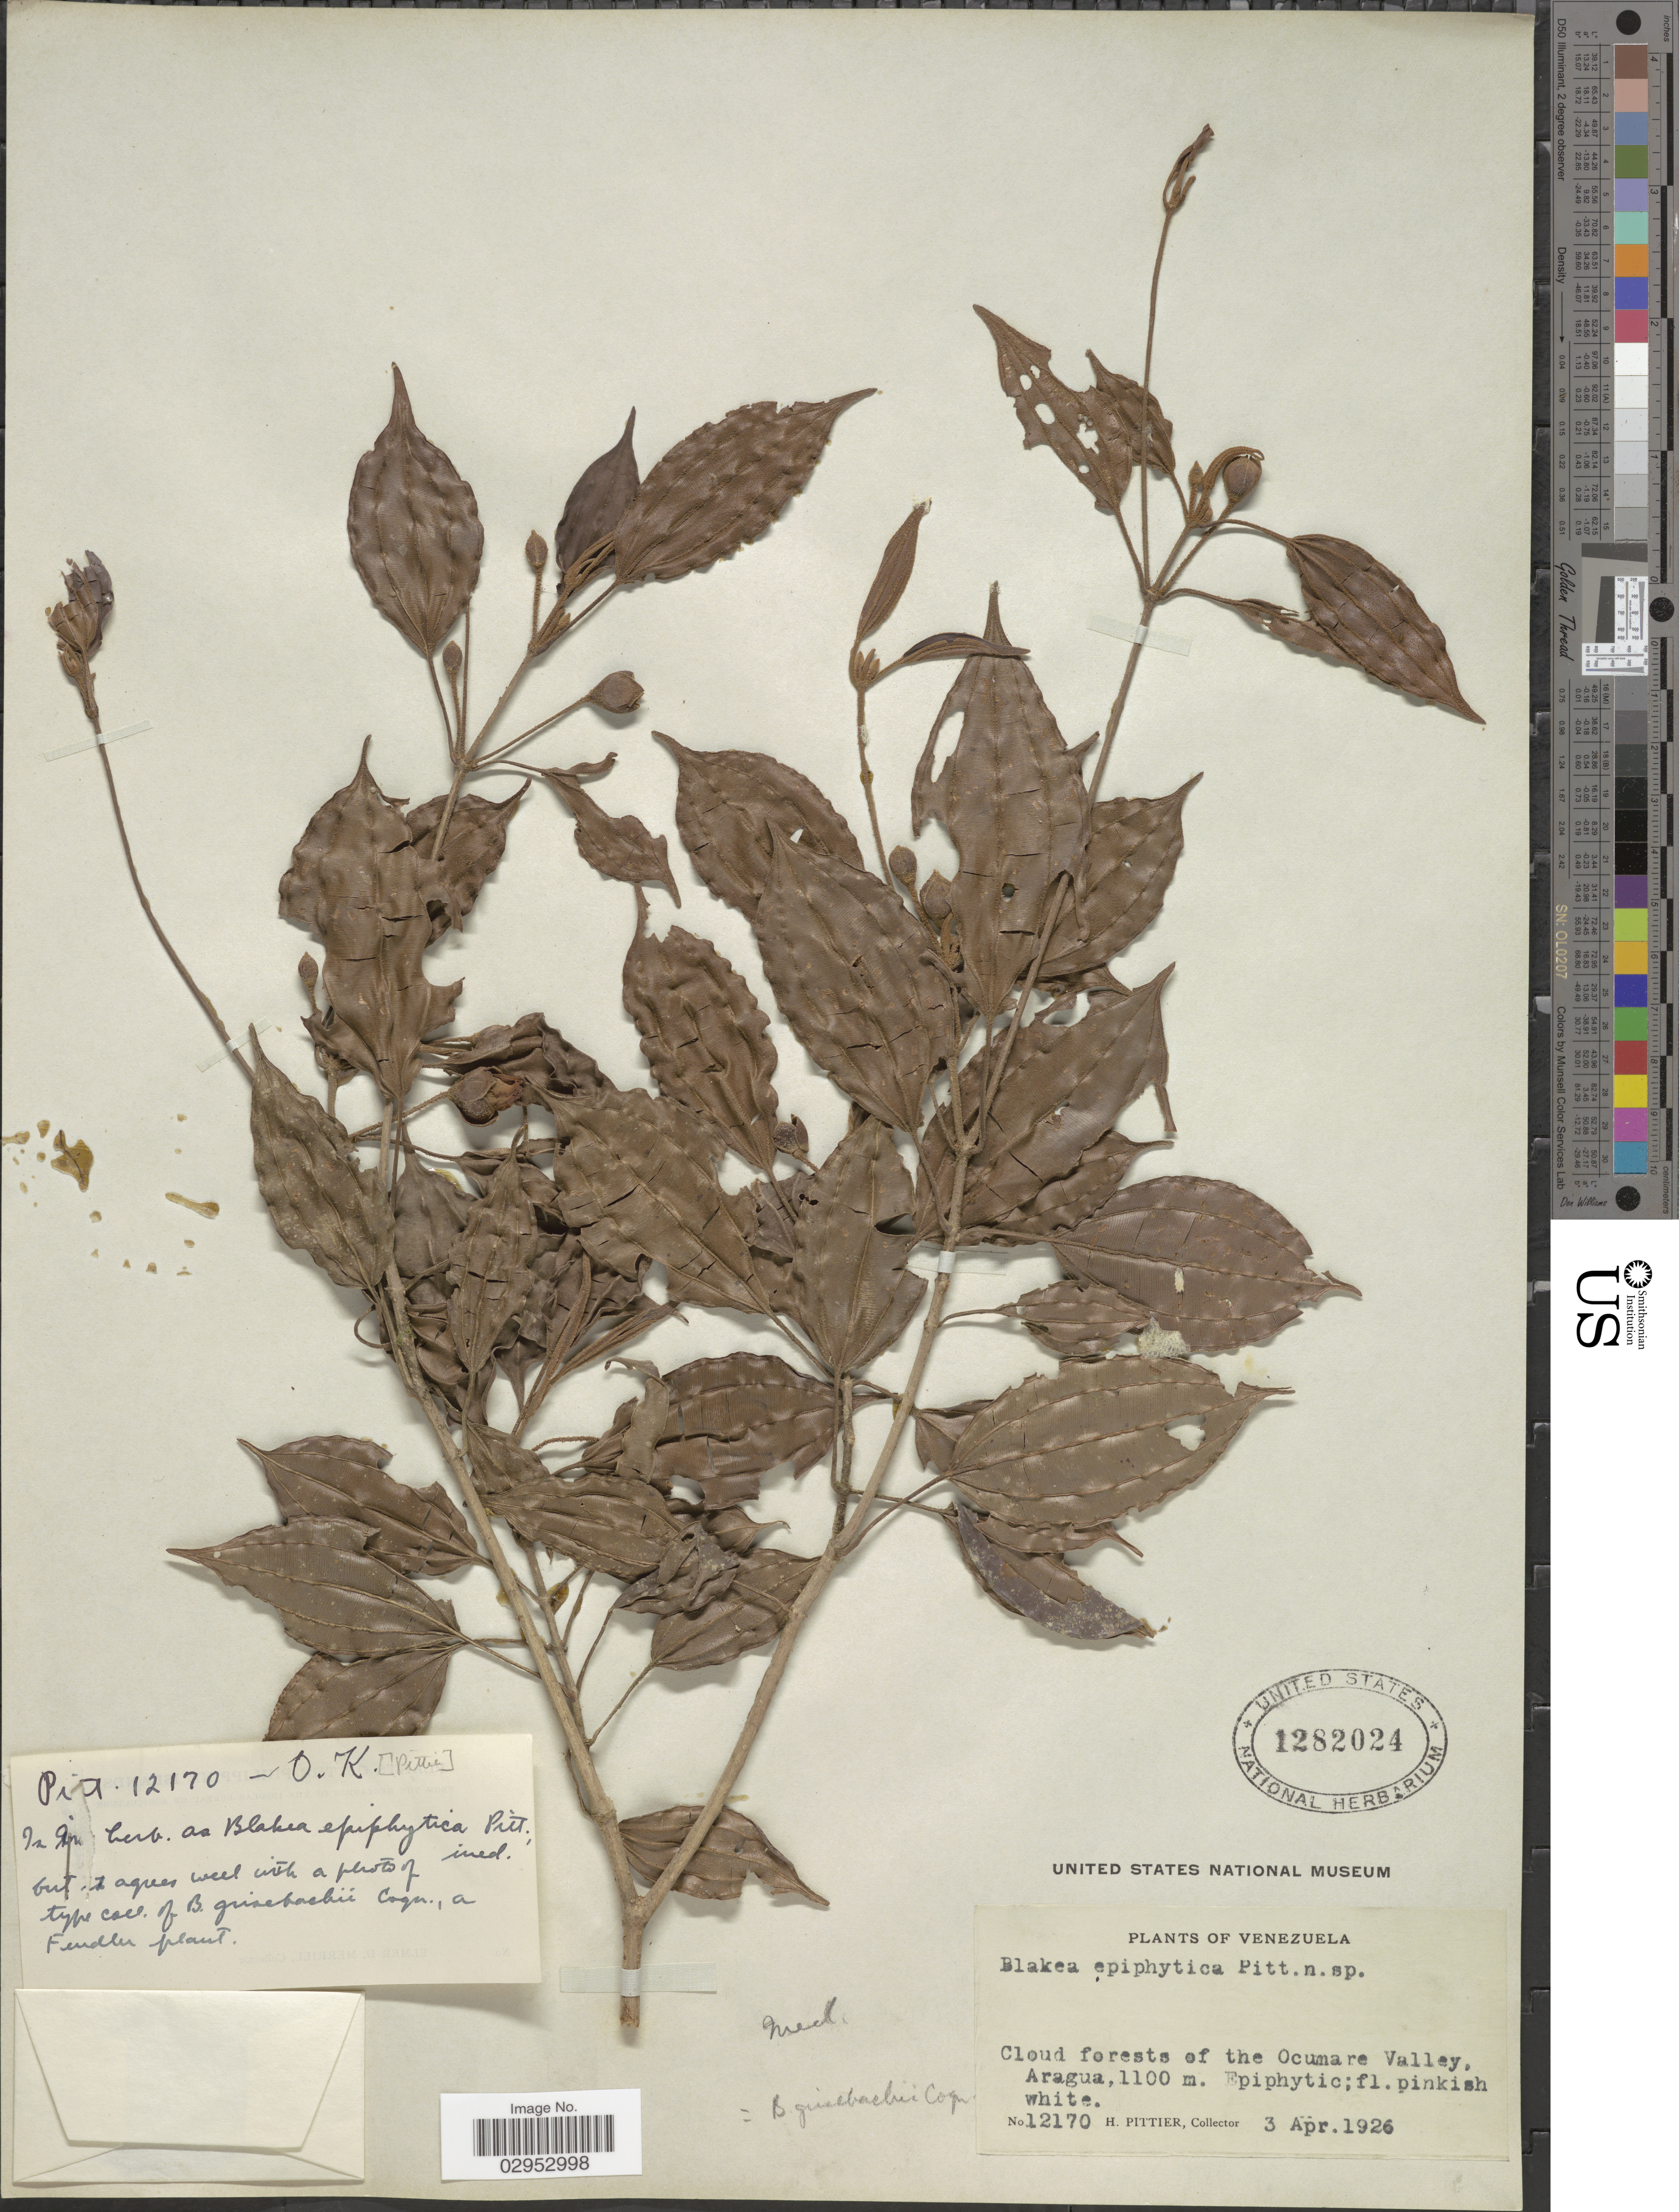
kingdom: Plantae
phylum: Tracheophyta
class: Magnoliopsida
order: Myrtales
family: Melastomataceae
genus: Blakea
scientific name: Blakea grisebachii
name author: Cogn.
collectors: H. F. Pittier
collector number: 12170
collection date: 1926-04-03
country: Venezuela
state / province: Aragua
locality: Cloud forests of the Ocumare Valley.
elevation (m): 1100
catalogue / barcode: US 1282024